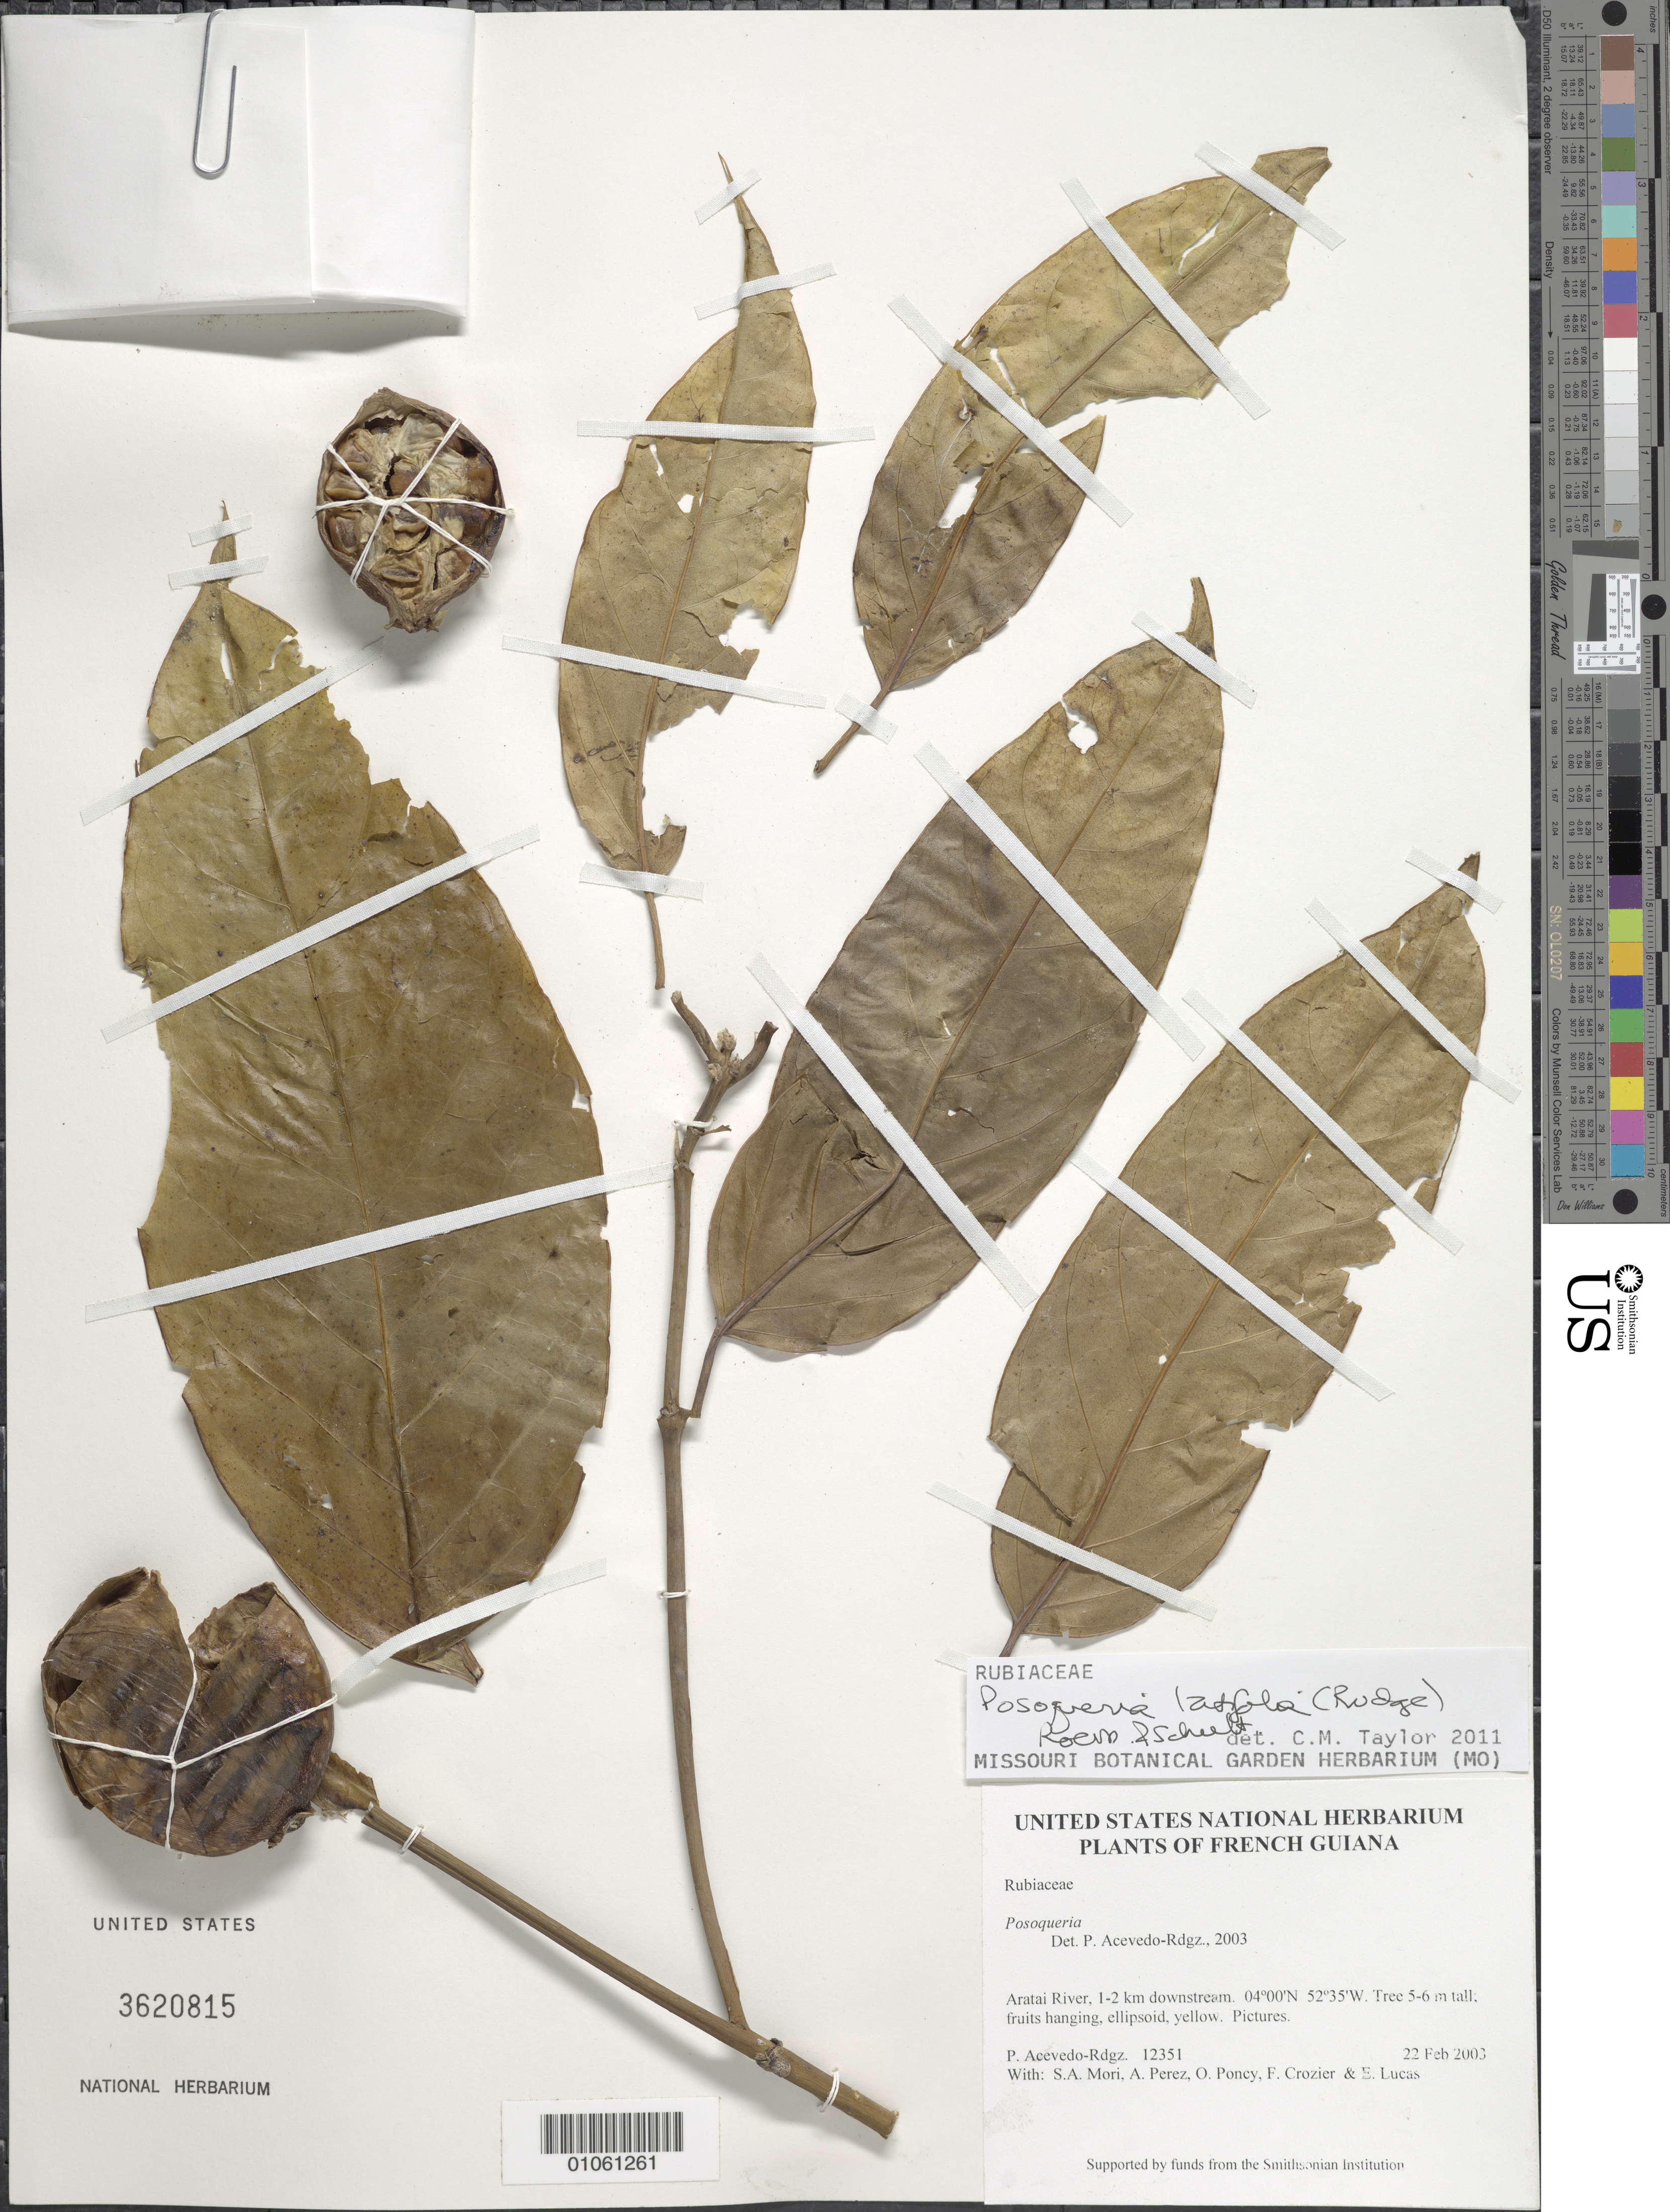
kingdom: Plantae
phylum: Tracheophyta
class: Magnoliopsida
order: Gentianales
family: Rubiaceae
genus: Posoqueria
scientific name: Posoqueria sp.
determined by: Acevedo-Rodríguez, P., (BOT), Smithsonian Institution - National Museum of Natural History (UNITED STATES)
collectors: P. Acevedo-Rodr., S. Mori, A. Perez, O. Poncy, F. Crozier & E. Lucas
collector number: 12351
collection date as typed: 22 February 2003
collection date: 2003-02-22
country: French Guiana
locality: Aratai River, 1-2 km downstream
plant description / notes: US, NY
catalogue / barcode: US 3620815